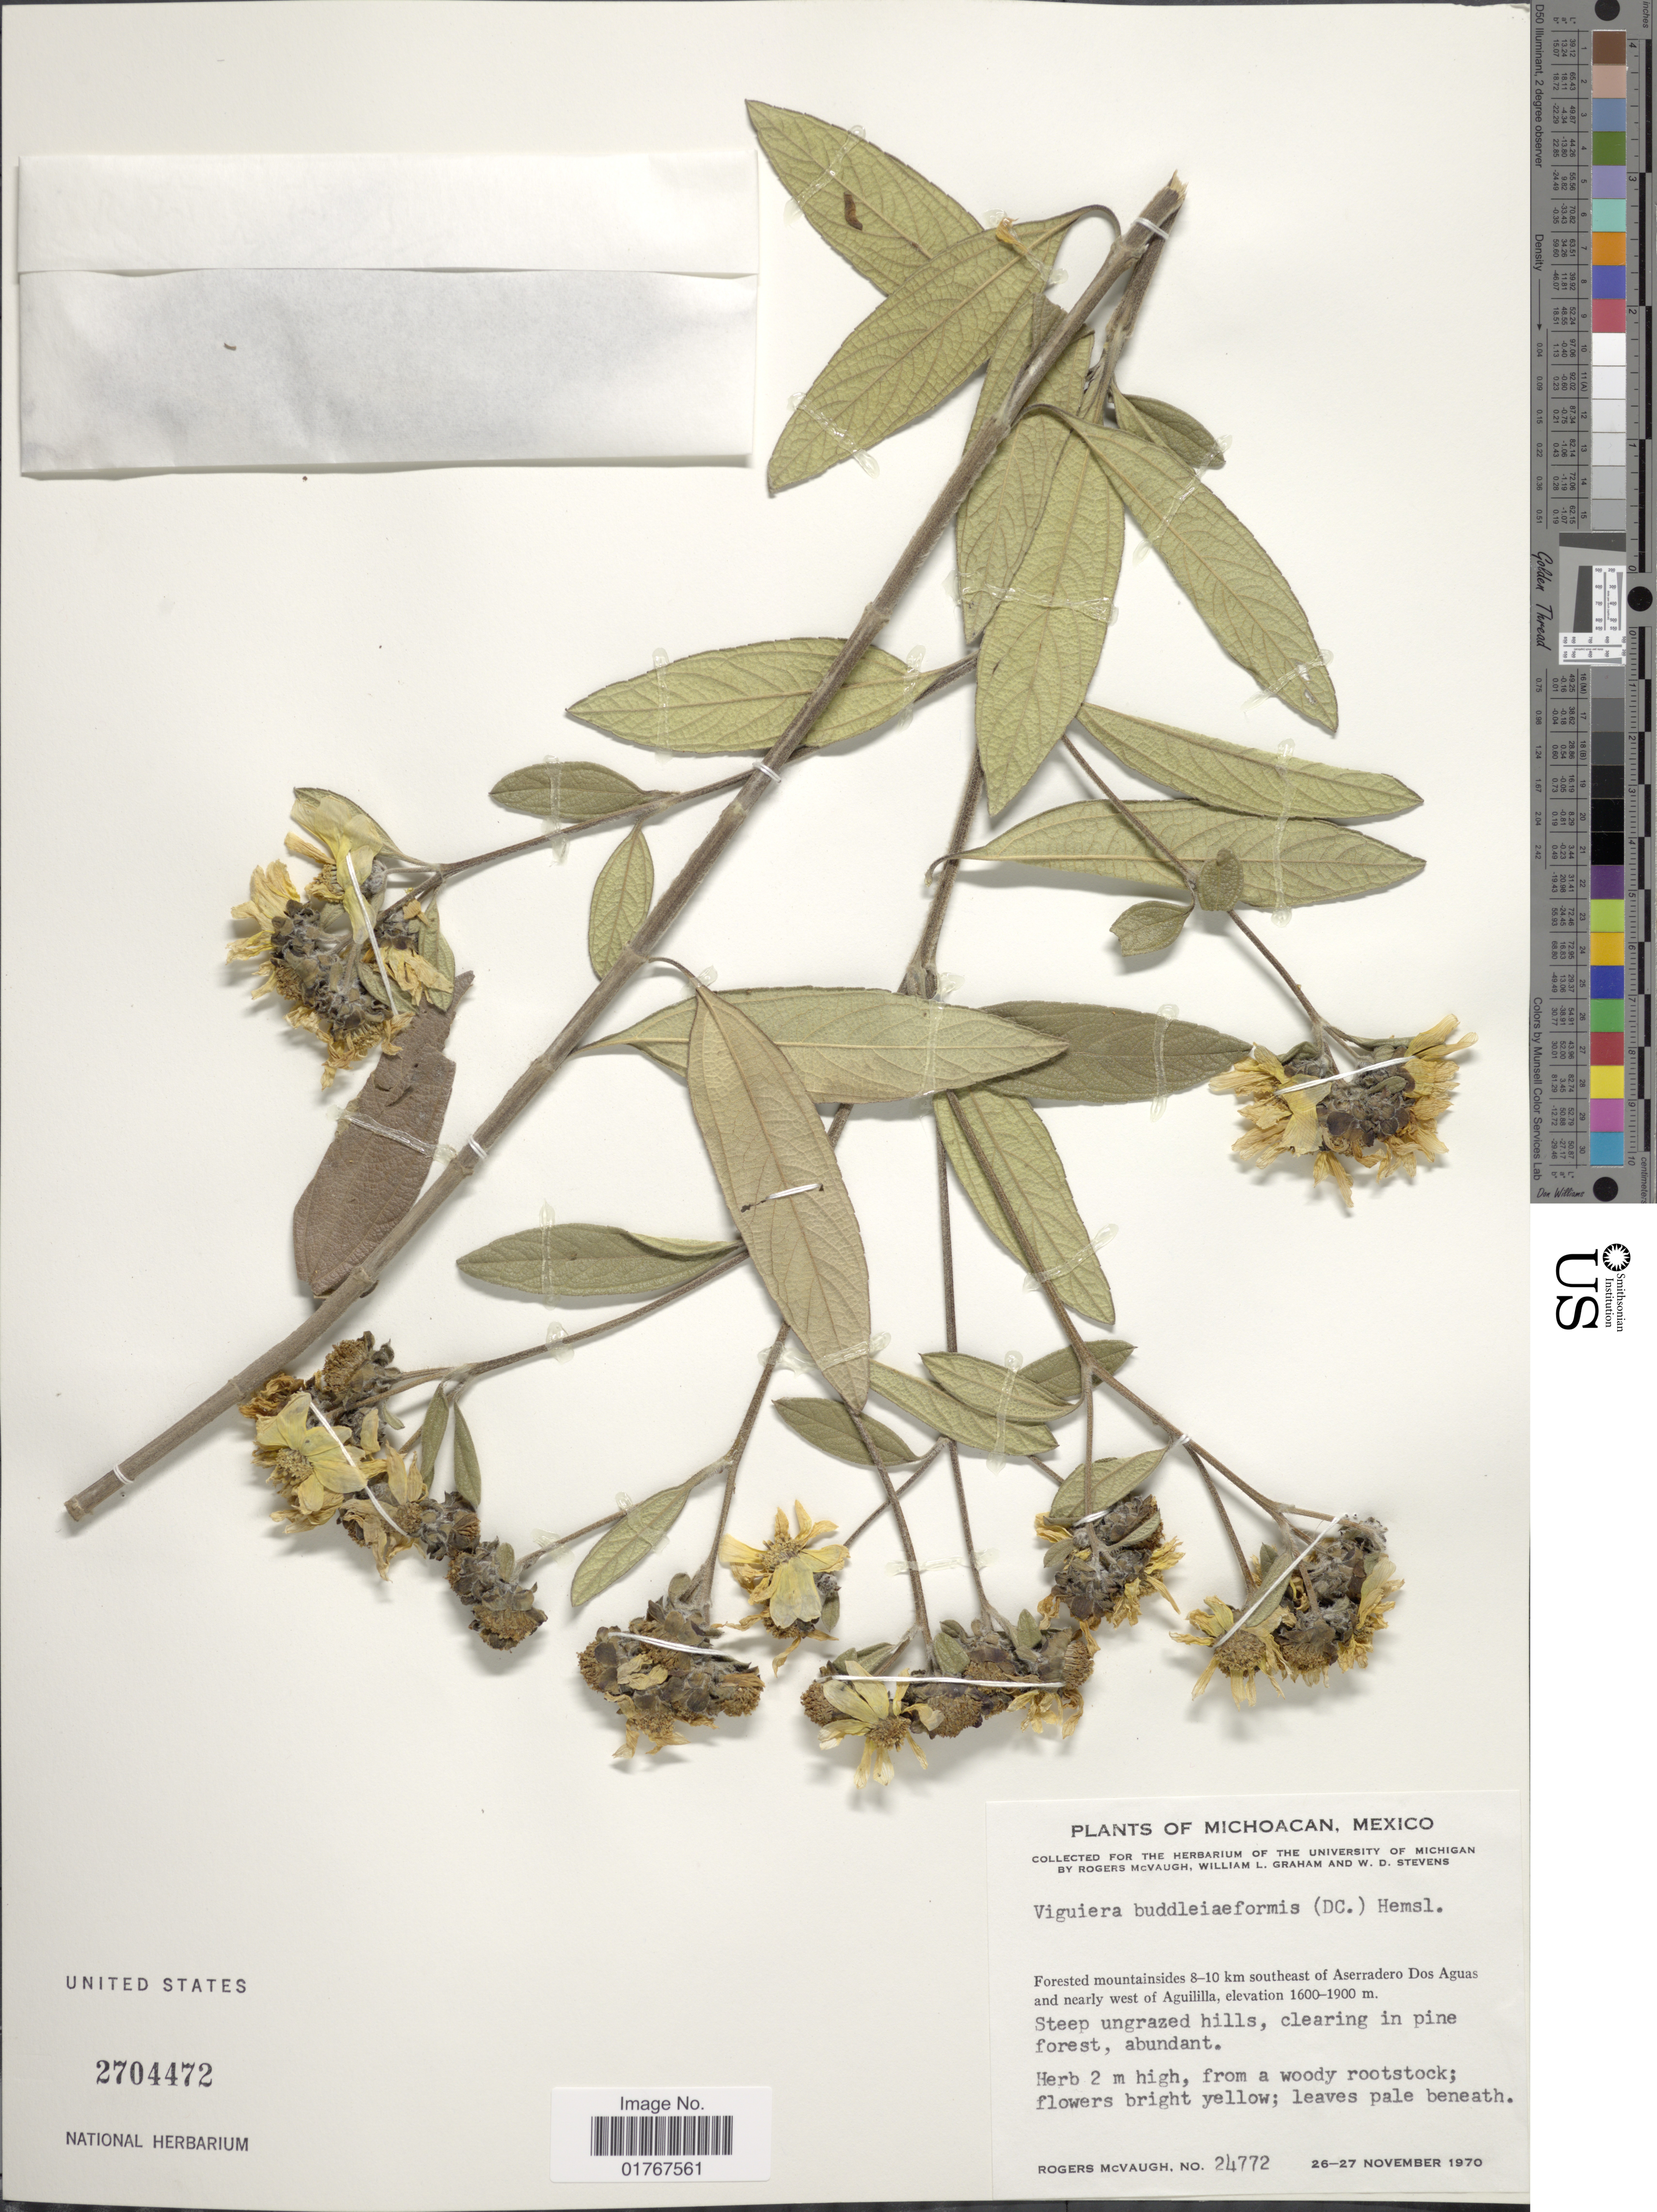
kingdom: Plantae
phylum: Tracheophyta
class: Magnoliopsida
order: Asterales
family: Asteraceae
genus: Viguiera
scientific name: Viguiera buddleiaformis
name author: (DC.) Benth. & Hook.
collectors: R. McVaugh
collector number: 24772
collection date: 1970-11-26/1970-11-27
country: Mexico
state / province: Michoacán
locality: Forested mountainsides 8-10 km southeast of Aserradero Dos Aguas and nearly west of Aguililla, Steep ungrazed hills, clearings in pine forest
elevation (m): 1600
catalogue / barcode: US 2704472